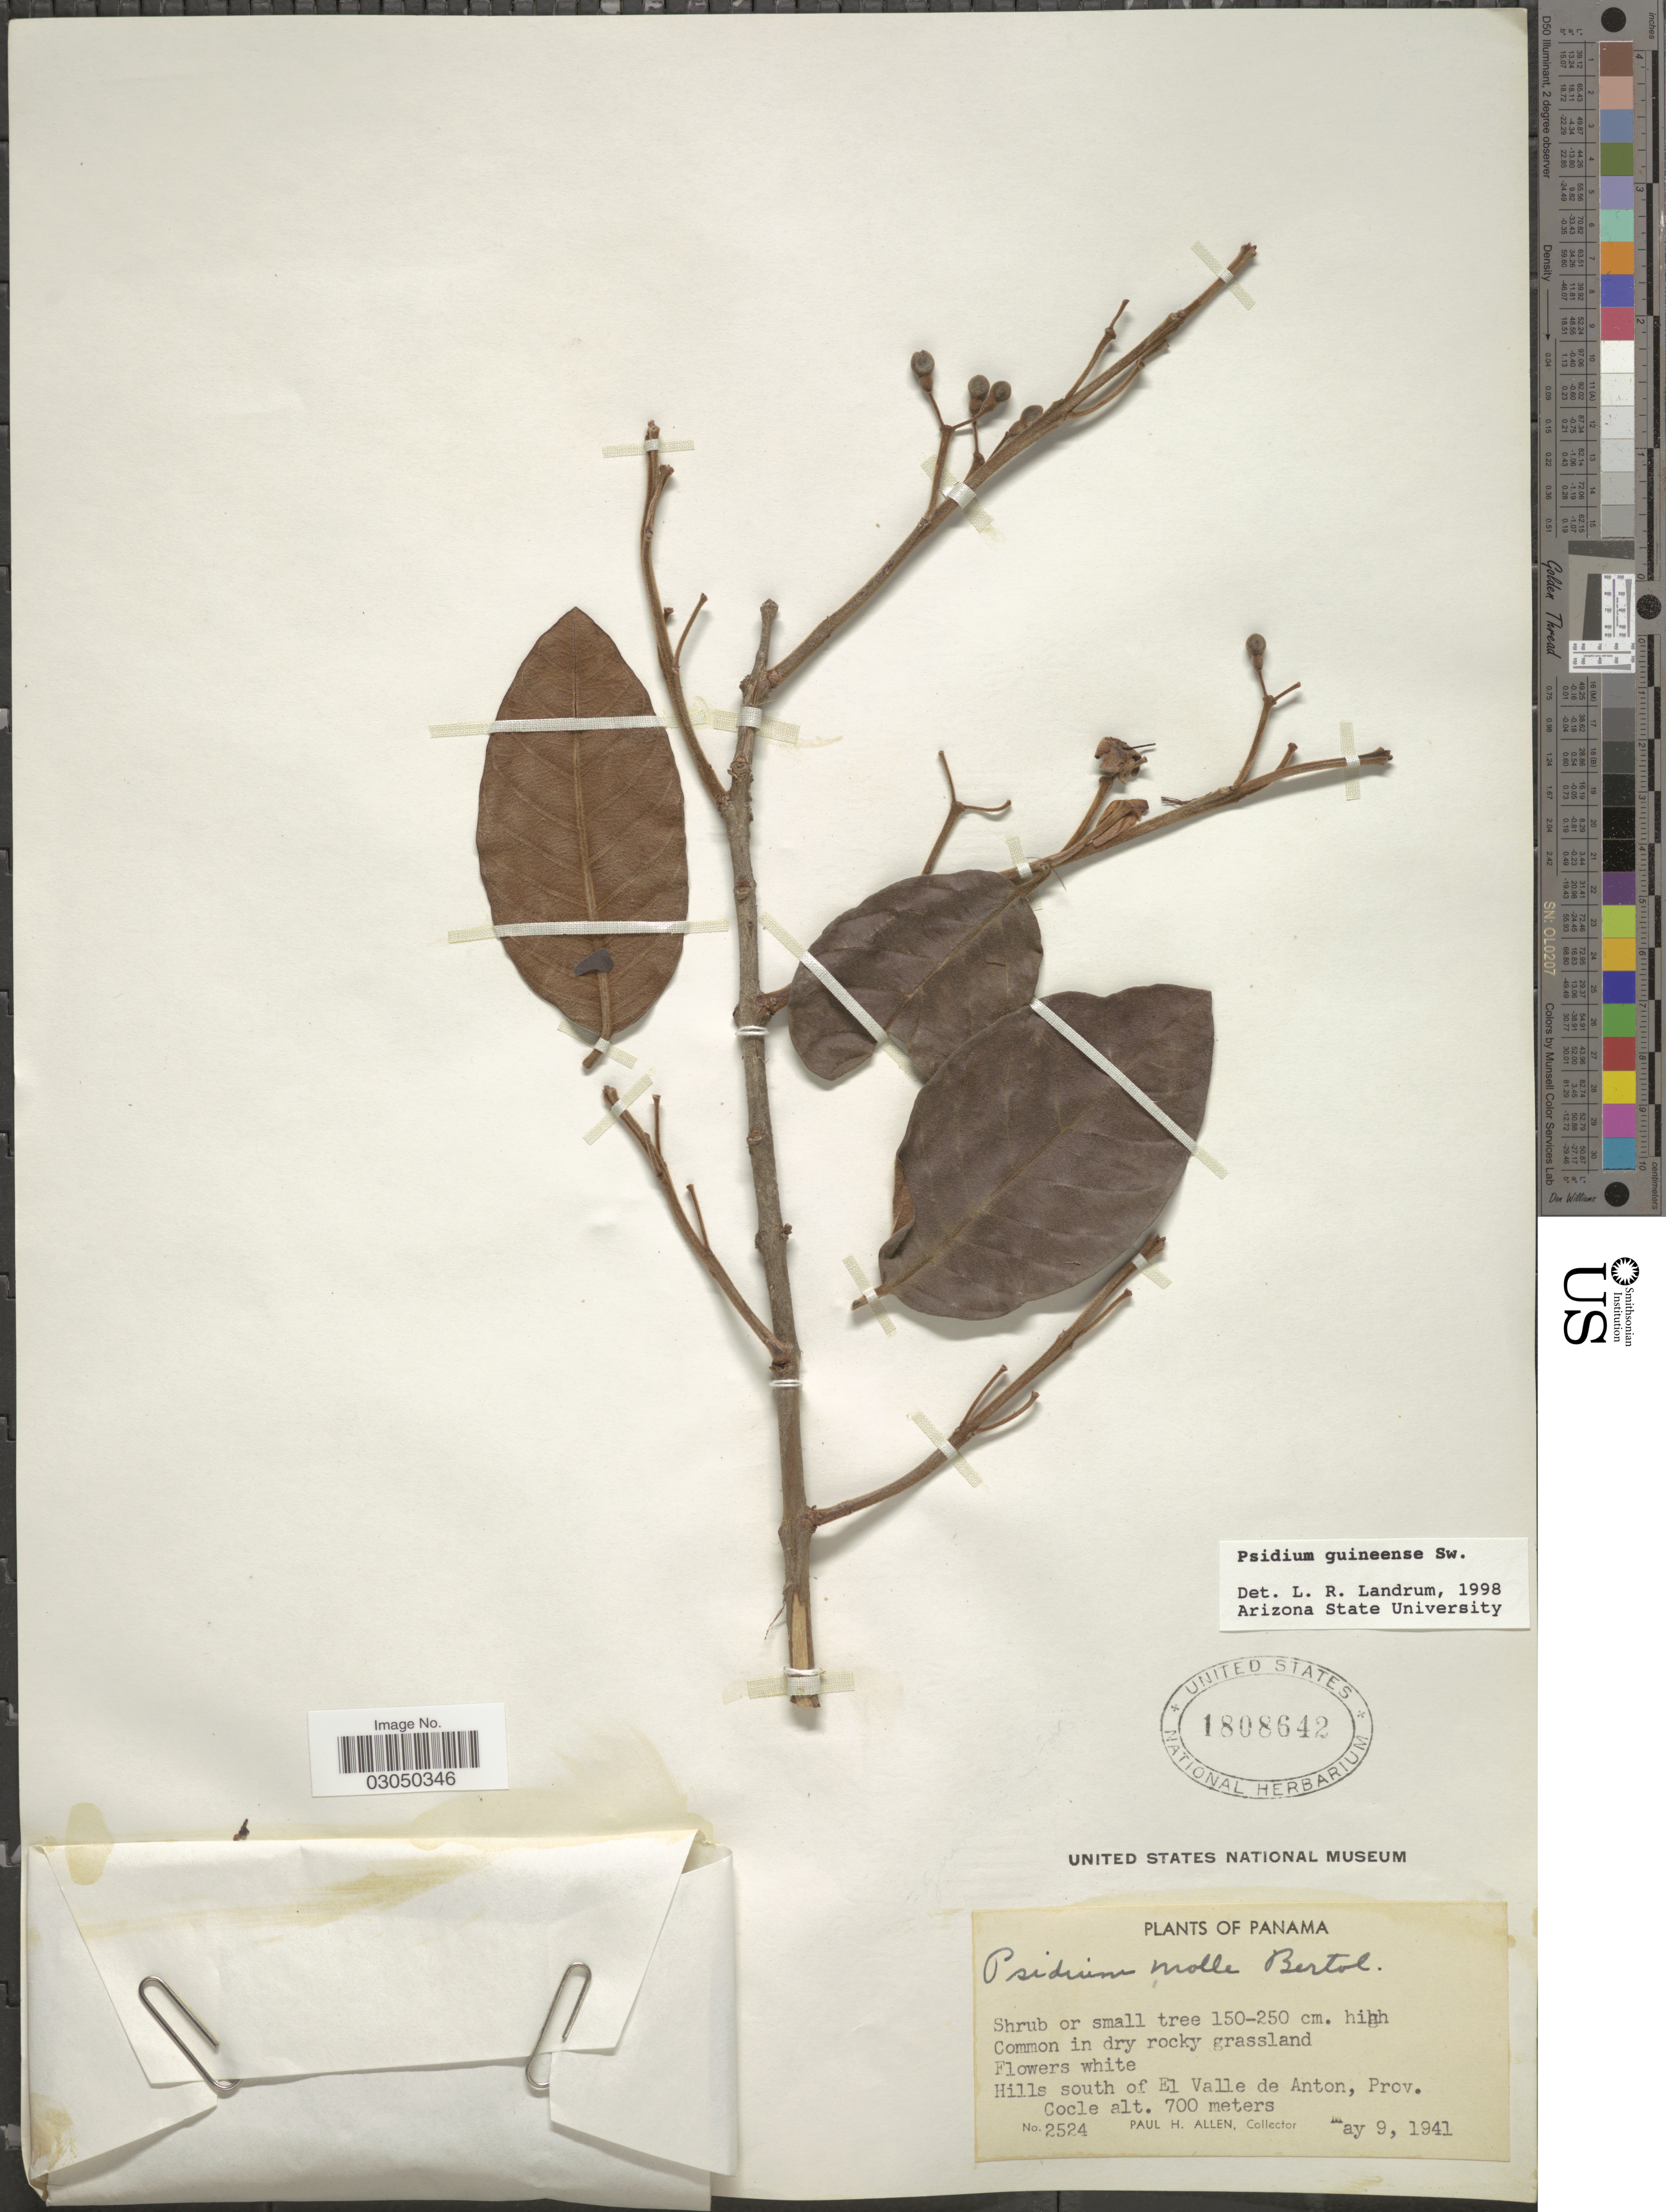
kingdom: Plantae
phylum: Tracheophyta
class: Magnoliopsida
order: Myrtales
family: Myrtaceae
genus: Psidium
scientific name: Psidium guineense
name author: Sw.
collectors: P. H. Allen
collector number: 2524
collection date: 1941-05-09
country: Panama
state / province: Coclé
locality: Hills south of El Valle de Anton, Prov. Cocle.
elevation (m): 700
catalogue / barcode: US 1808642